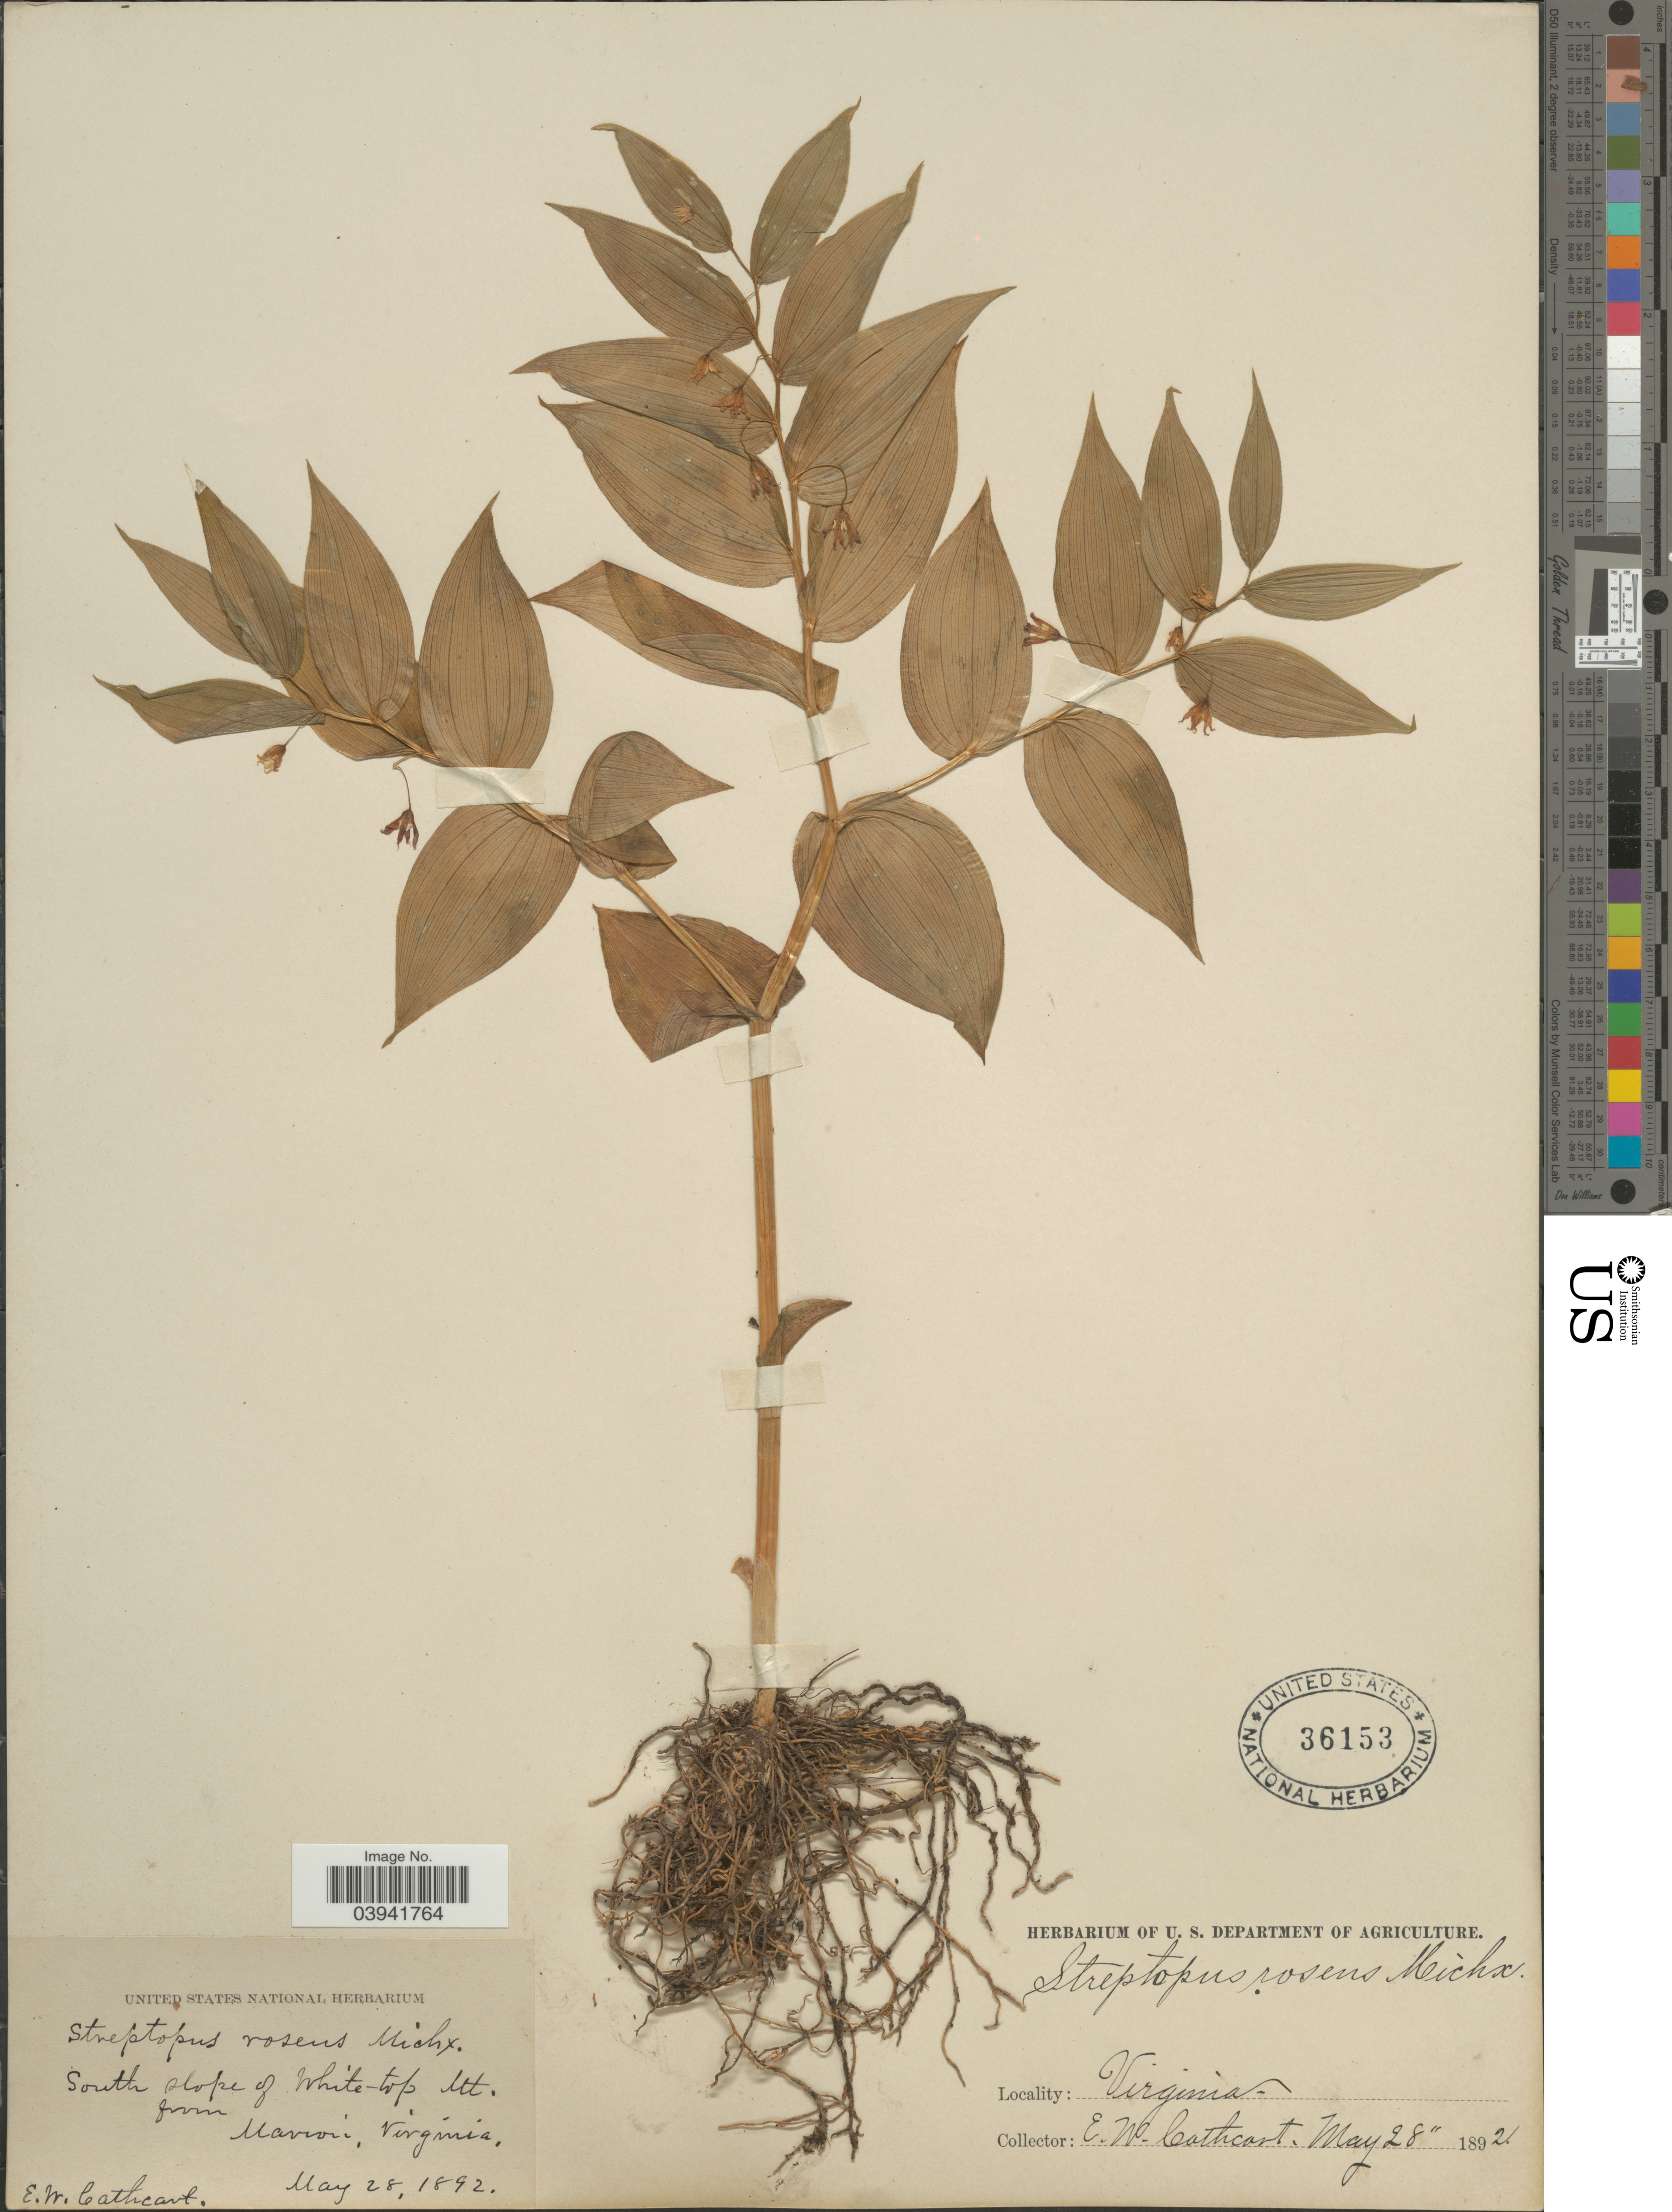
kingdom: Plantae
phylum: Tracheophyta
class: Liliopsida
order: Liliales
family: Liliaceae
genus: Streptopus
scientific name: Streptopus roseus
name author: Michx.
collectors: E. Cathcart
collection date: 1892-05-28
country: United States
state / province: Virginia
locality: South slope of White-top Mt. from Marion.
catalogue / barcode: US 36153